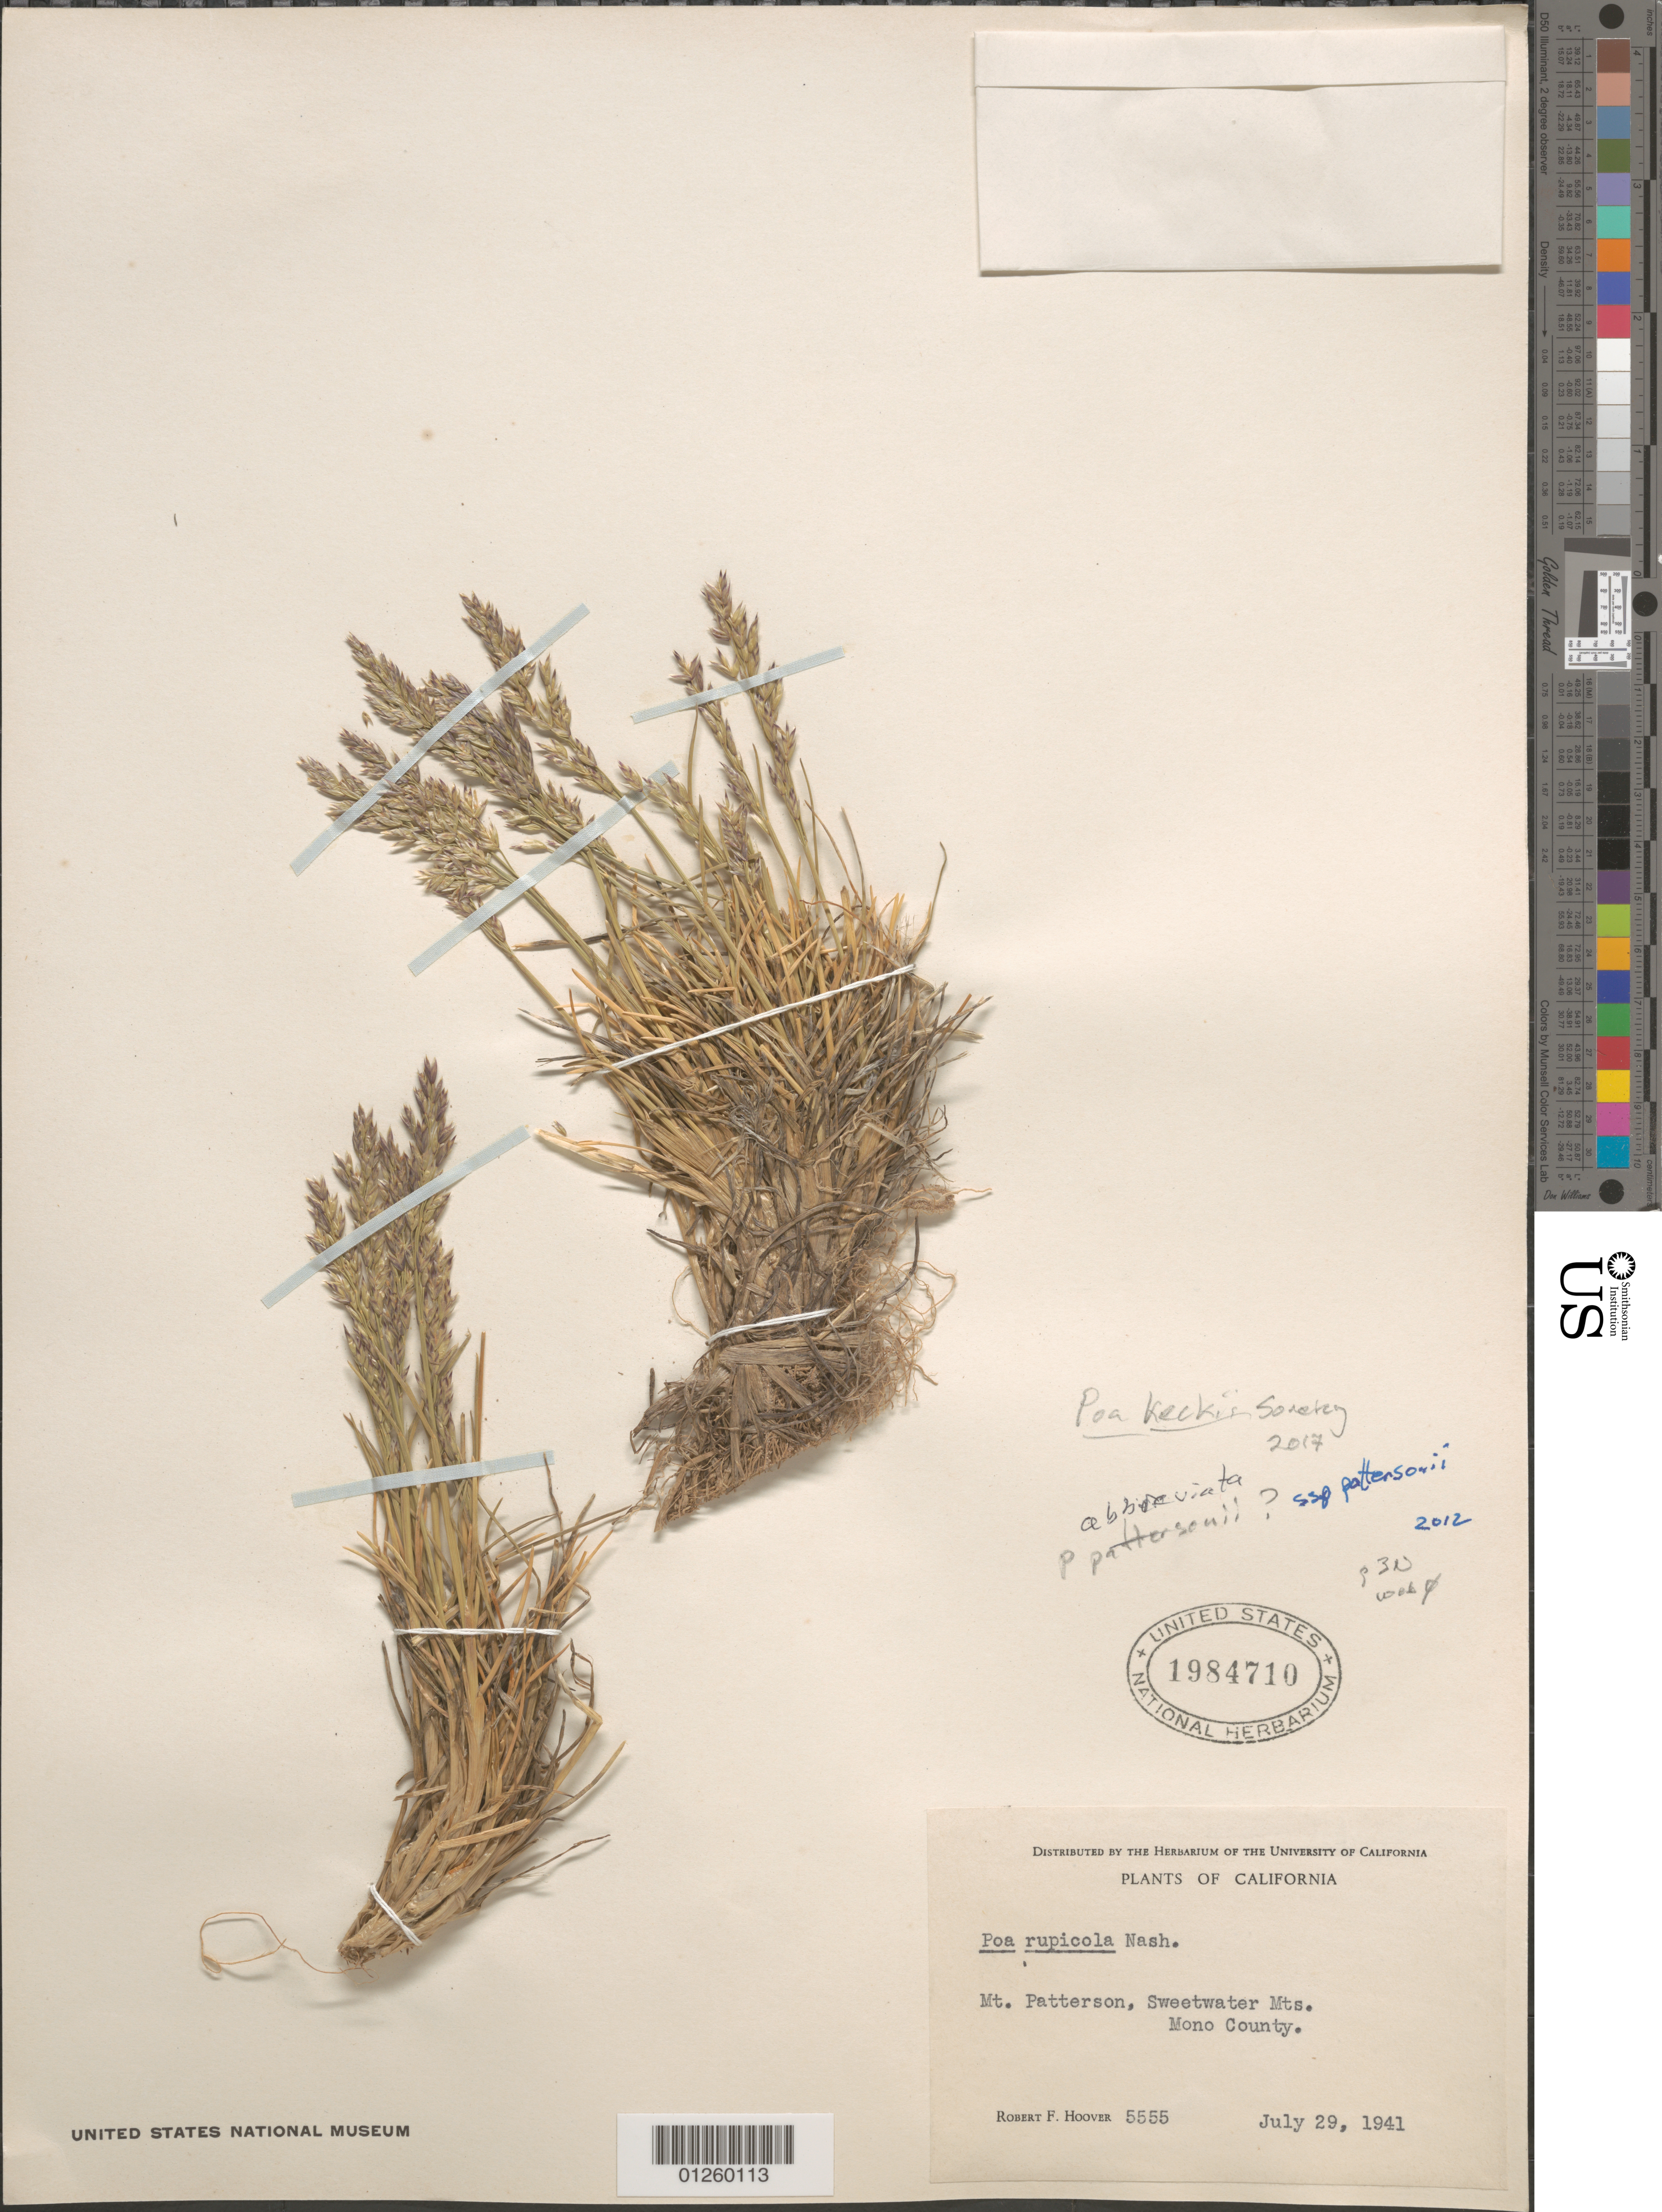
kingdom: Plantae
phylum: Tracheophyta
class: Liliopsida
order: Poales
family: Poaceae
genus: Poa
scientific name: Poa keckii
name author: Soreng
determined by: Soreng, Robert J., Research Associate (BOT), Smithsonian Institution - National Museum of Natural History (UNITED STATES)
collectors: R. F. Hoover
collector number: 5555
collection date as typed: July 29, 1941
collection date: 1941-07-29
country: United States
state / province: California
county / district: Mono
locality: Mt. Patterson, Sweetwater Mts.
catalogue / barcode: US 1984710